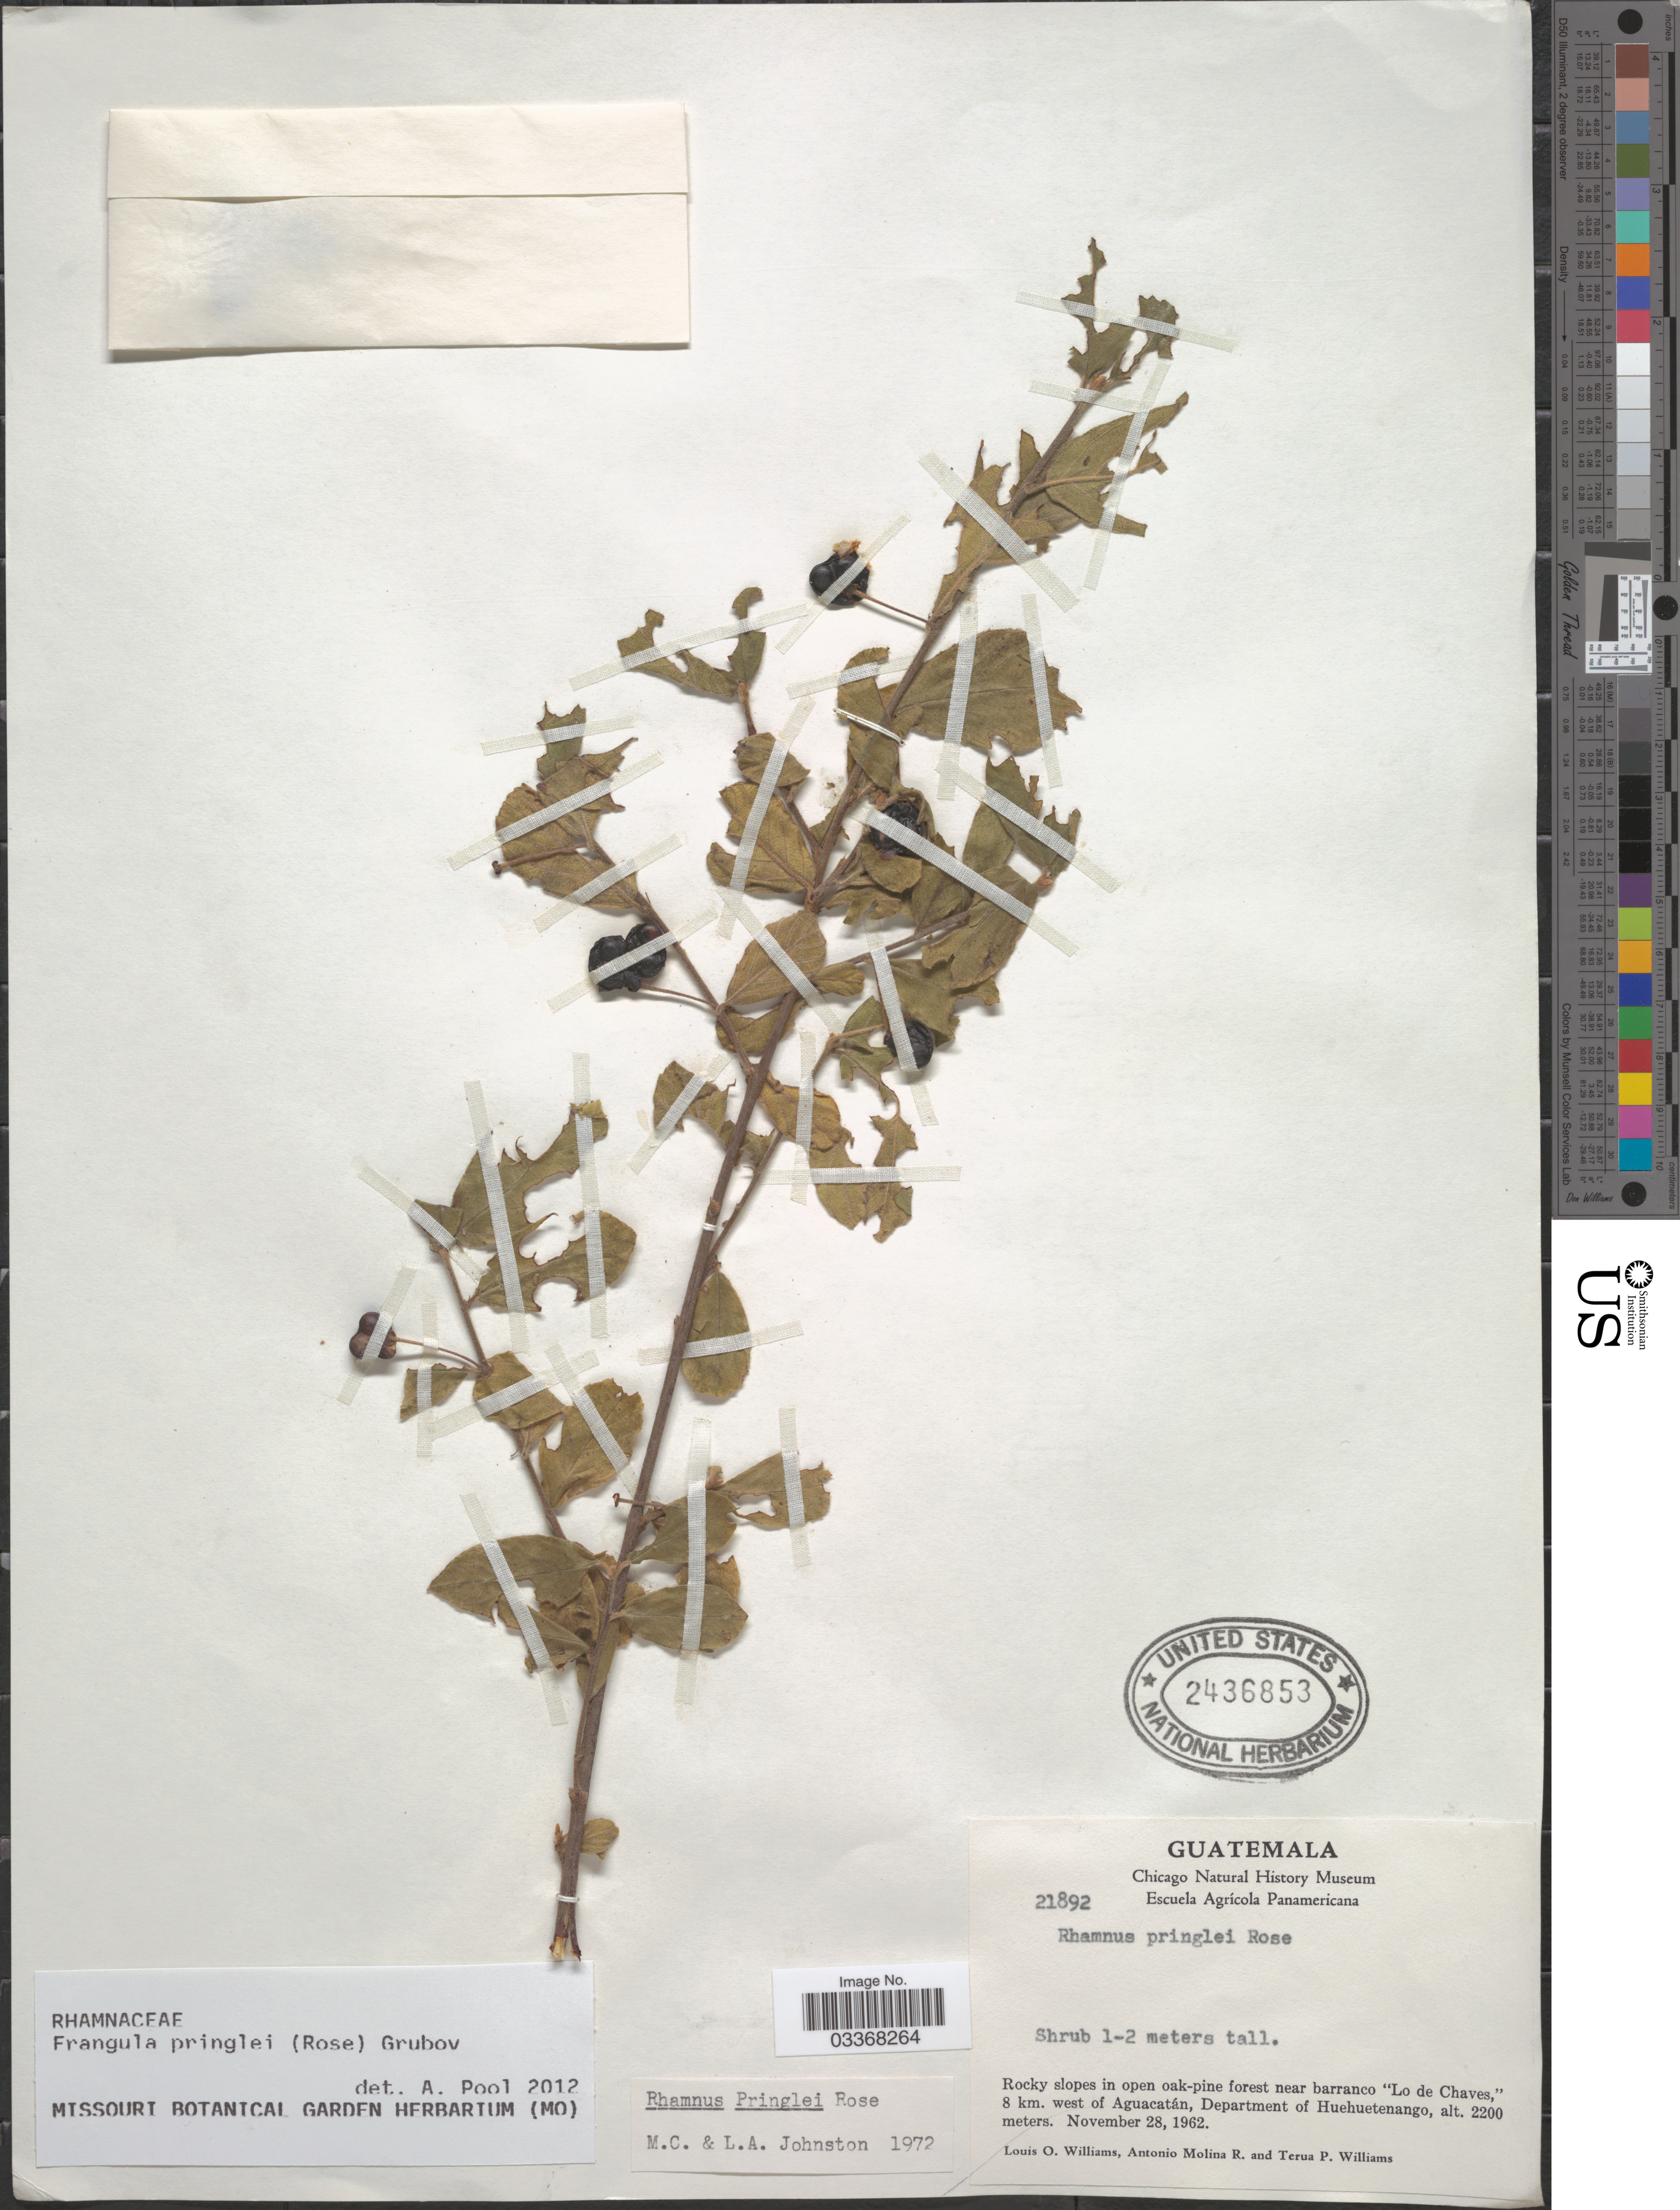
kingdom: Plantae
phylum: Tracheophyta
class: Magnoliopsida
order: Rosales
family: Rhamnaceae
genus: Frangula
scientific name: Frangula alnus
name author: (Rose) Grubov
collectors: L. O. Williams, A. Molina R. & T. Williams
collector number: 21892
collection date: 1962-11-28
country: Guatemala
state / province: Huehuetenango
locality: Rocky slopes in open oak-pine forest near barranco "Lo de Chaves," 8 km. west of Aguacatán, Department of Huehuetenango.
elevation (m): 2200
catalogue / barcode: US 2436853